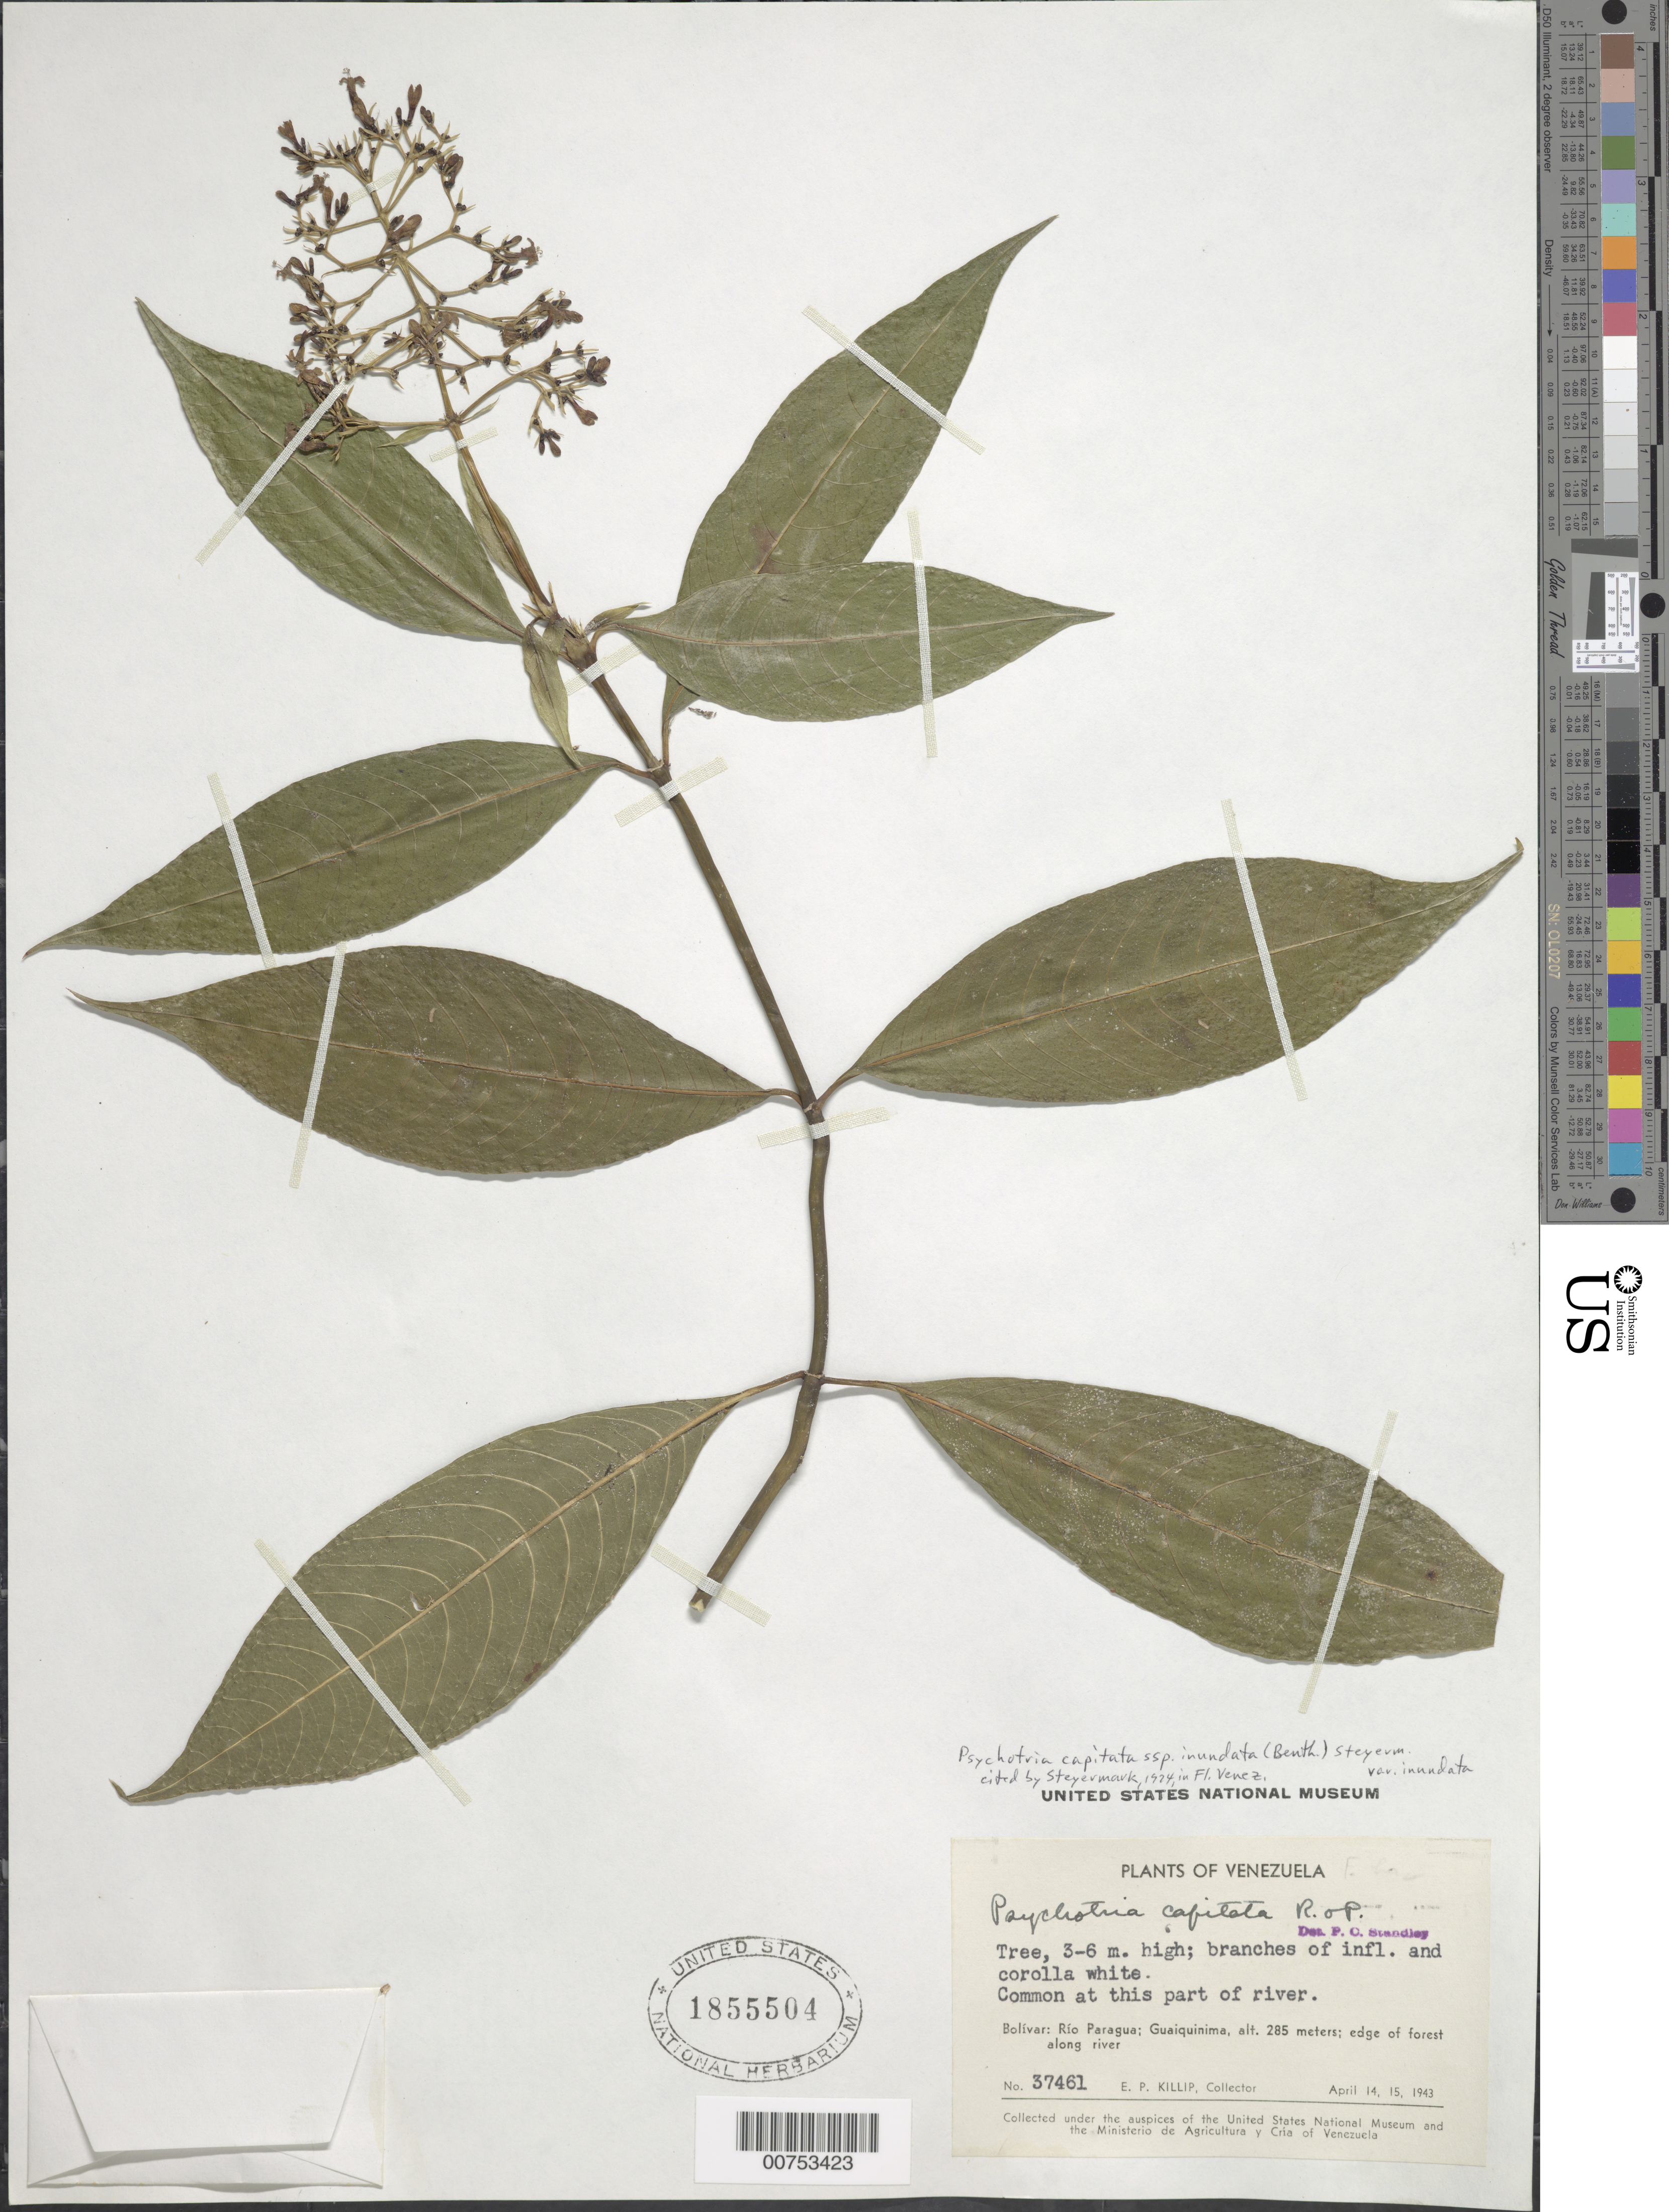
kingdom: Plantae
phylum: Tracheophyta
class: Magnoliopsida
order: Gentianales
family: Rubiaceae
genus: Psychotria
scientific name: Psychotria capitata var. inundata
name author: (Benth.) Steyerm.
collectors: E. P. Killip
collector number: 37461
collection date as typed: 14-Apr-43 to 15-Apr-43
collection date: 1943-04-14/1943-04-15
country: Venezuela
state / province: Bolívar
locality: Guaiquinima, Río Paragua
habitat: Edge of forest along river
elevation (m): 285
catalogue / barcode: US 1855504